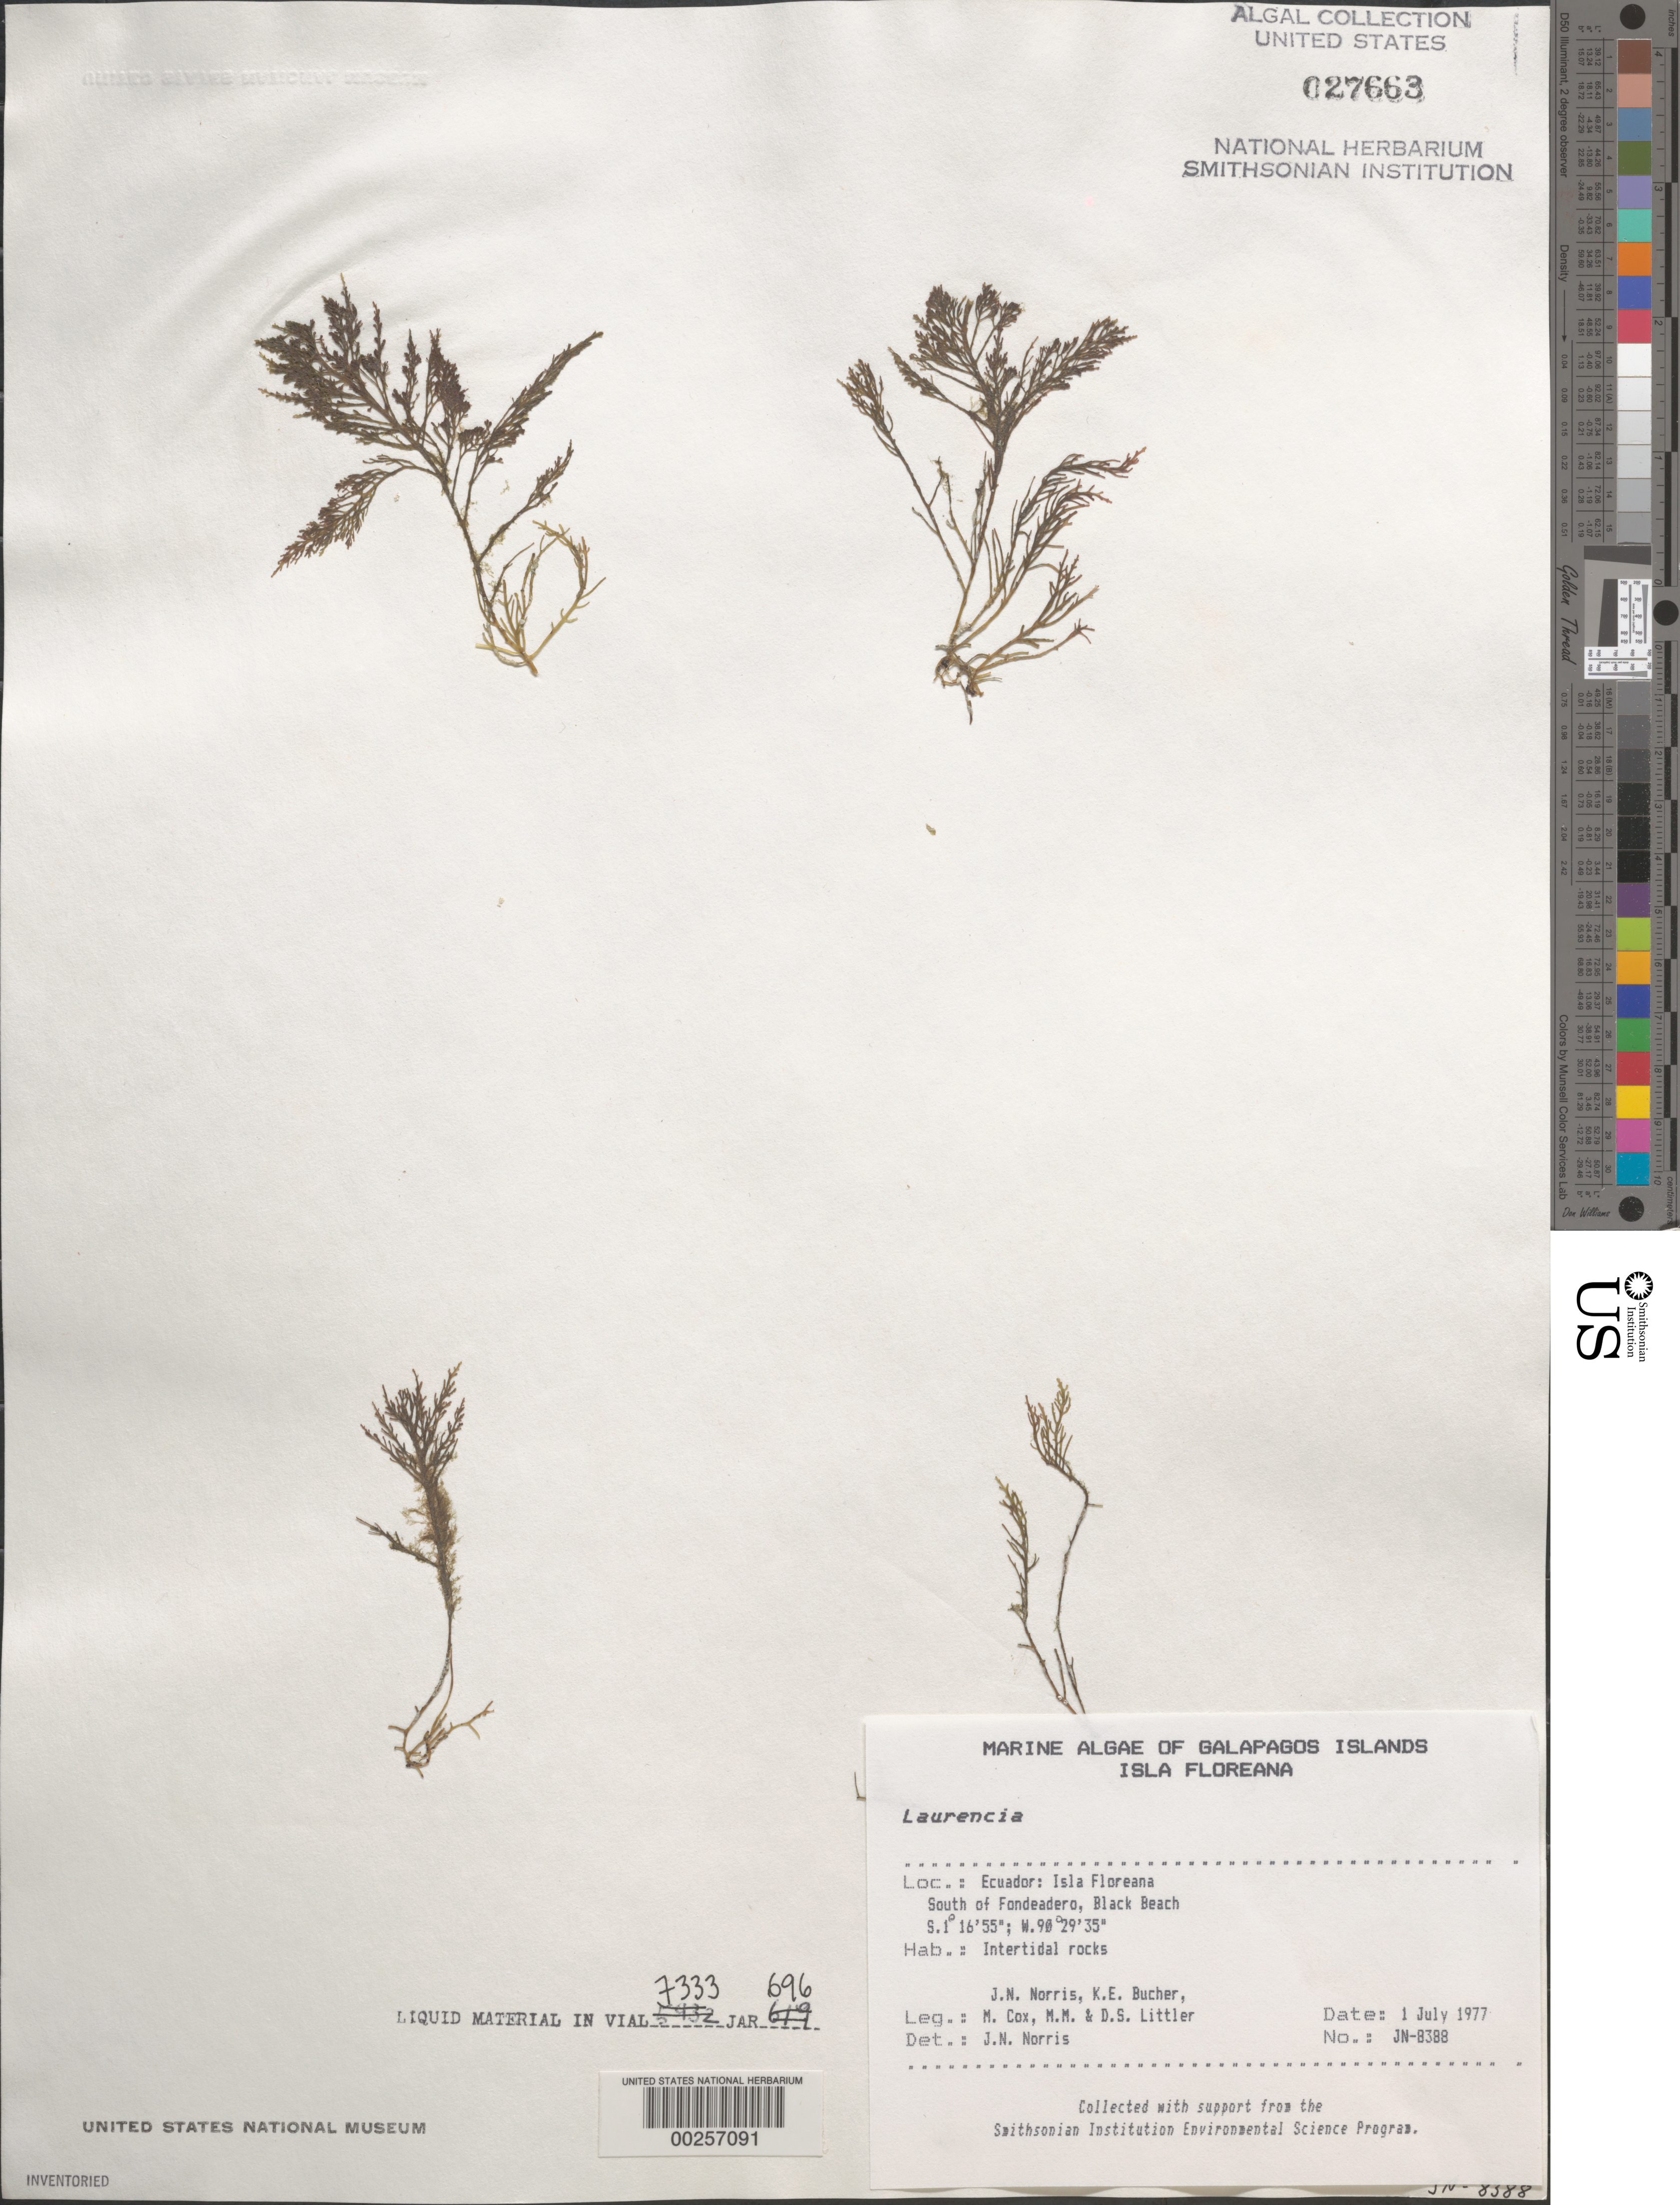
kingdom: Plantae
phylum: Rhodophyta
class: Florideophyceae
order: Ceramiales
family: Rhodomelaceae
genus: Laurencia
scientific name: Laurencia sp.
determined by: Norris, James N.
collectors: J. N. Norris, K. E. Bucher, M. Cox, M. M. Littler & D. S. Littler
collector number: JN-8388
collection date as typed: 01 Jul 1977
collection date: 1977-07-01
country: Ecuador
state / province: Colón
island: Floreana [Charles, Santa Maria]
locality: Black Beach south of Fondeadero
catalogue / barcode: US 27663